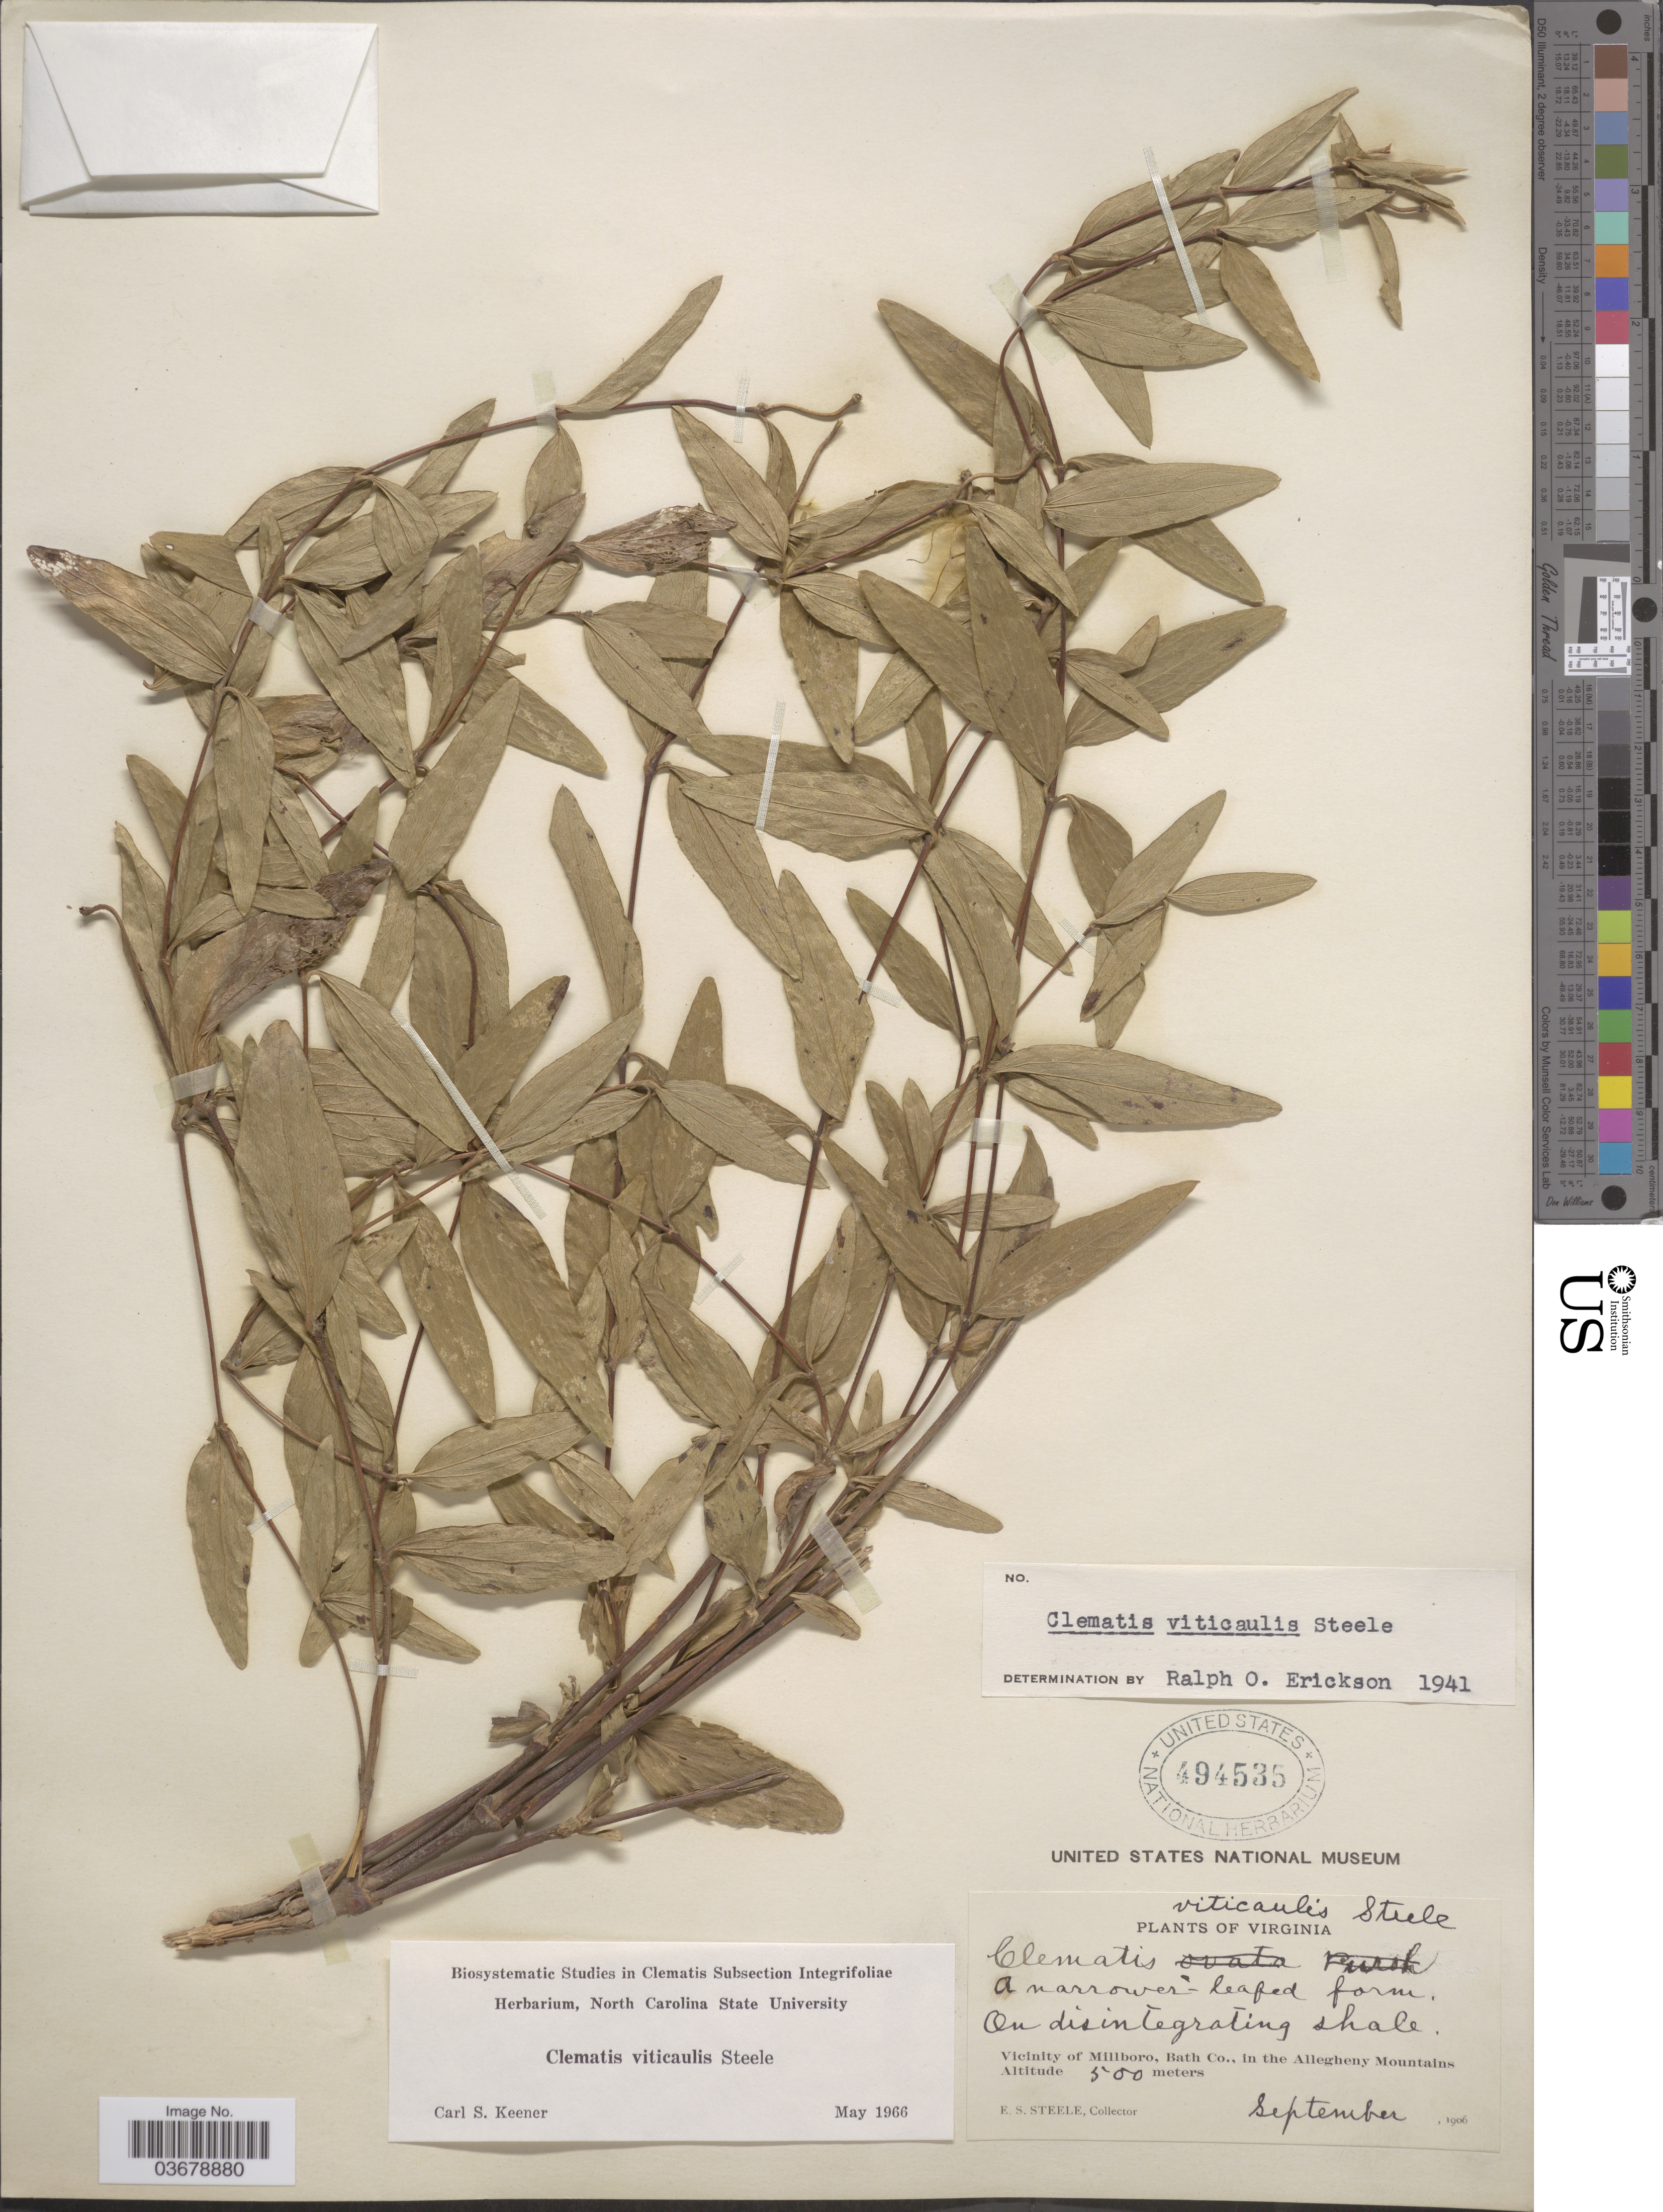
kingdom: Plantae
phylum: Tracheophyta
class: Magnoliopsida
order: Ranunculales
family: Ranunculaceae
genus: Clematis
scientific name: Clematis viorna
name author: L.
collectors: E. Steele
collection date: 1906-09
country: United States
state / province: Virginia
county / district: Bath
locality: Vicinity of Millboro, Bath Co., in the Allegheny Mountains.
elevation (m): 500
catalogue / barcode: US 494535